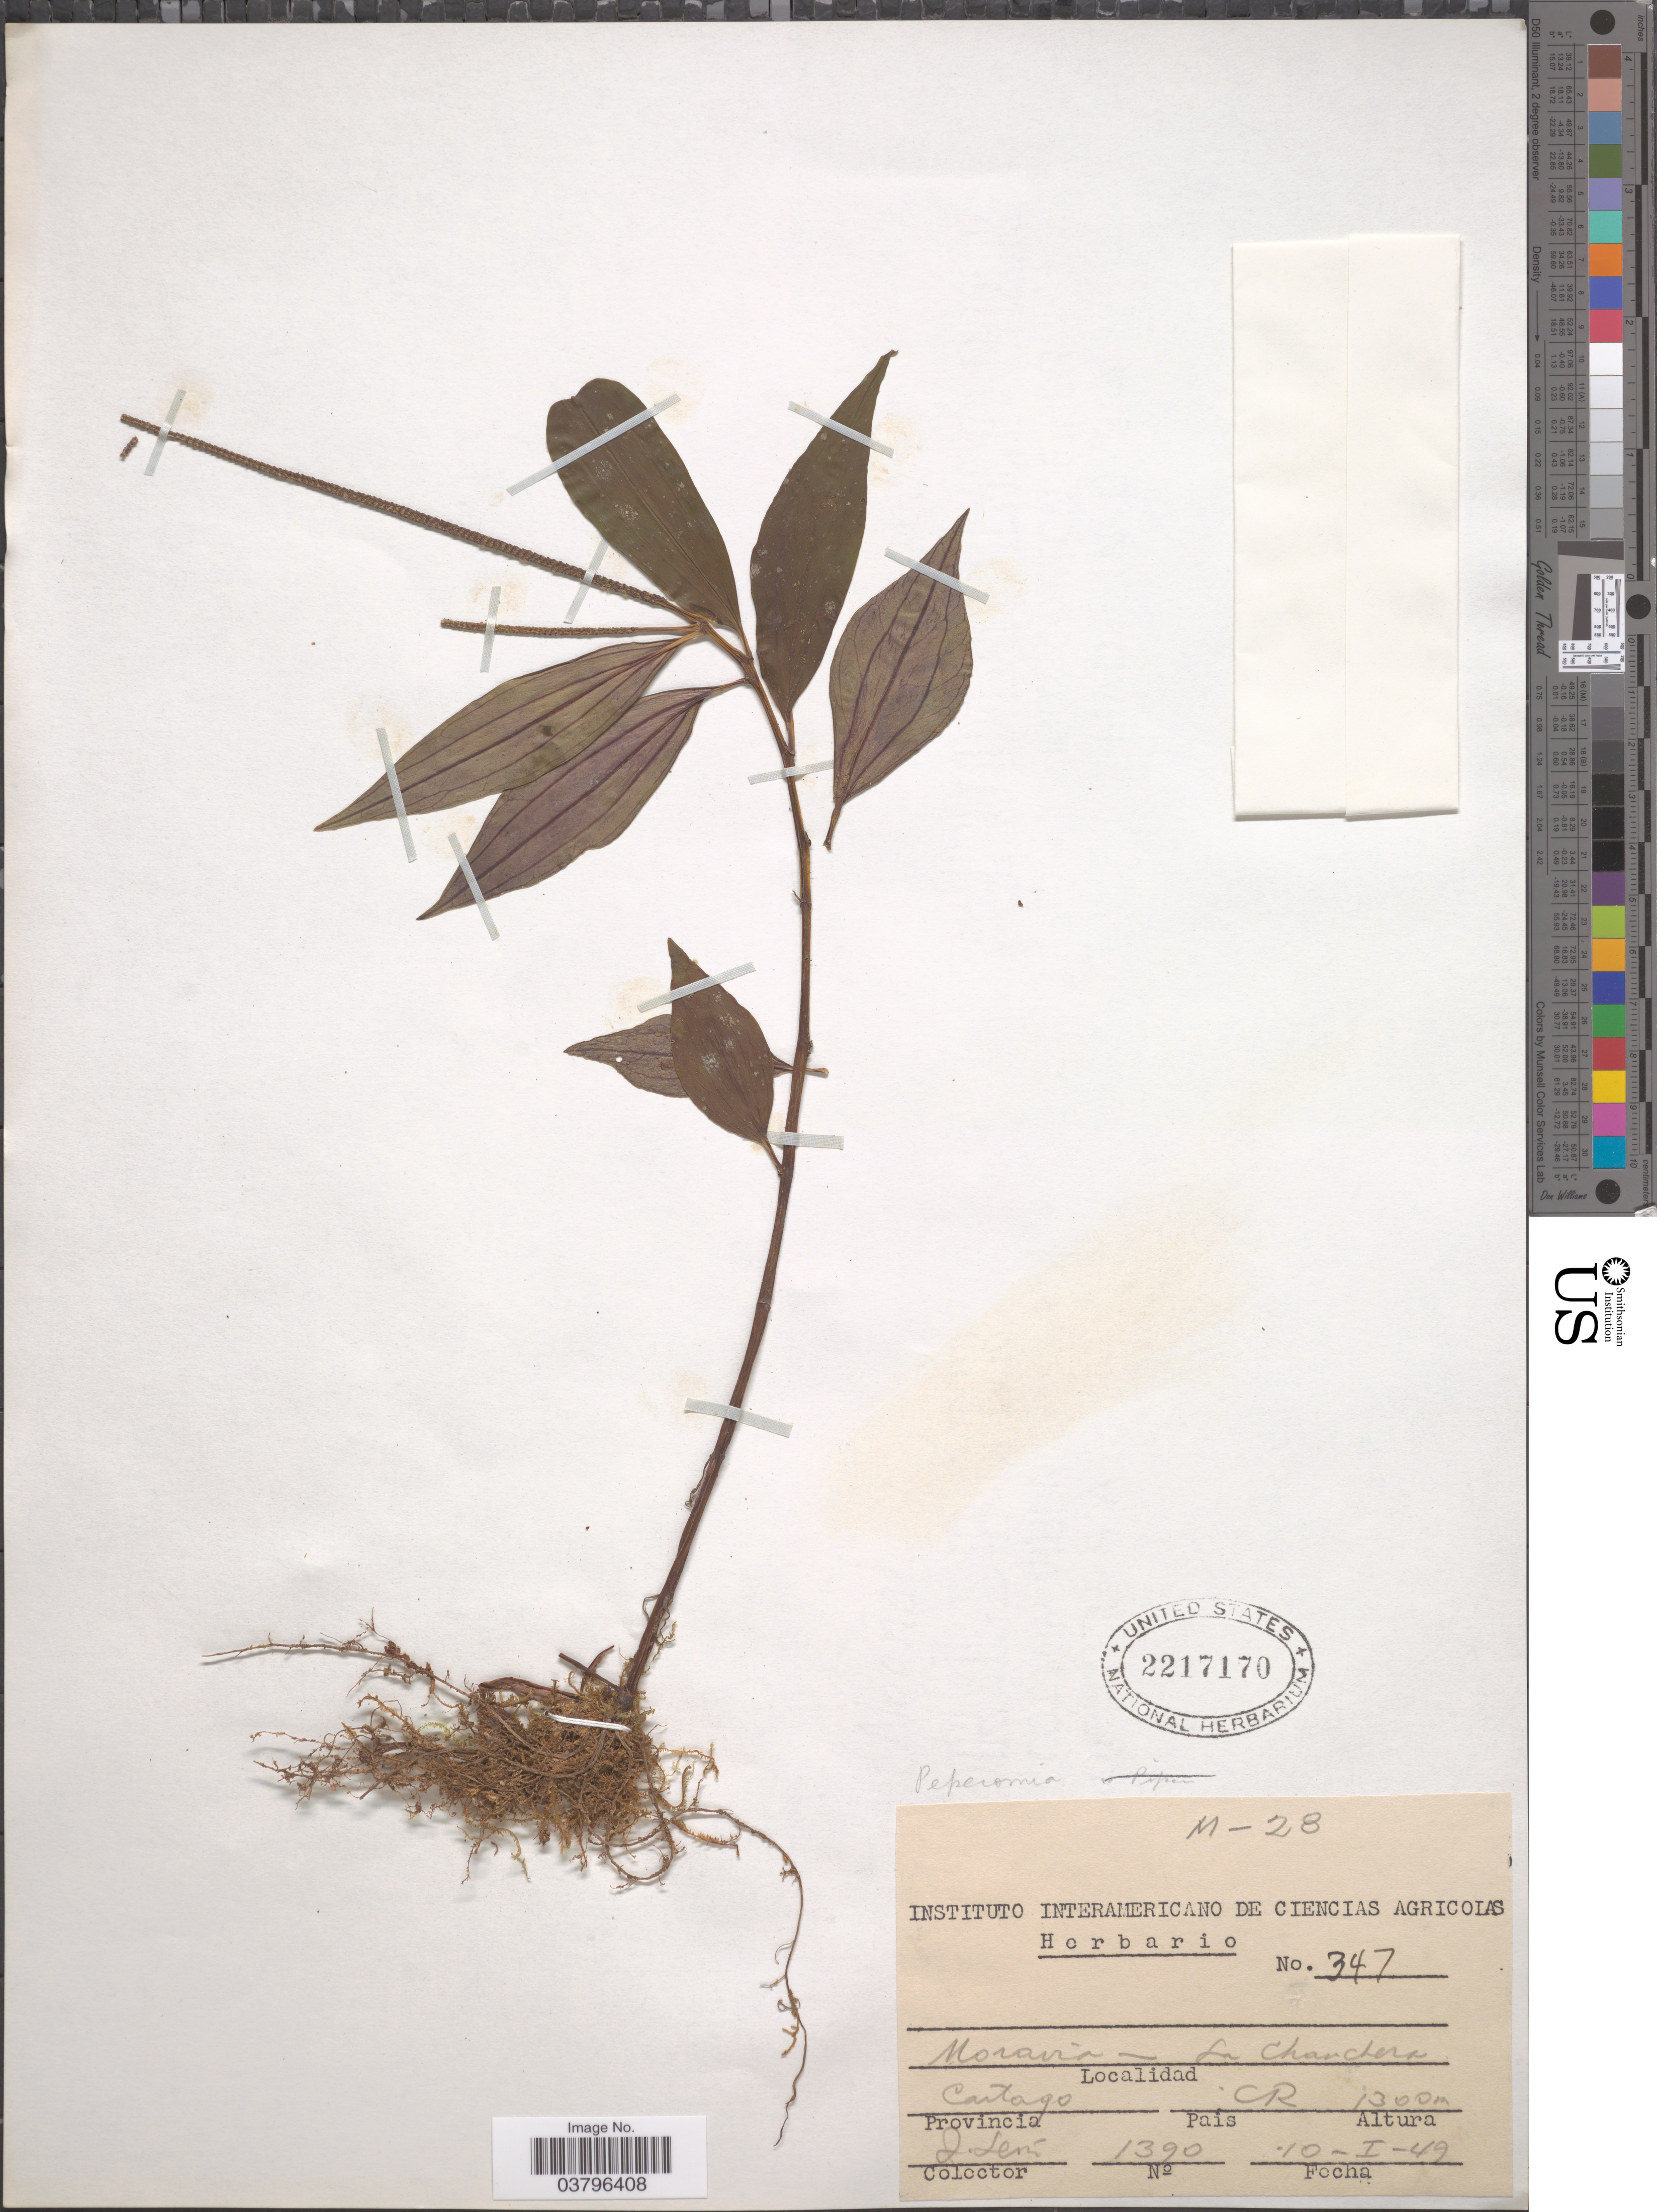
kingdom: Plantae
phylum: Tracheophyta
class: Magnoliopsida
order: Piperales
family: Piperaceae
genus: Peperomia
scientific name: Peperomia verediana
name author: Trel. in J.F. Macbr.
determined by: Jiménez, José Estaban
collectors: J. León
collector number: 1390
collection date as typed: Transcribed d/m/y: 10/1/49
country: Costa Rica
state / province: Cartago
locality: Moravia - La Chanchera.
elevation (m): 1300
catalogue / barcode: US 2217170